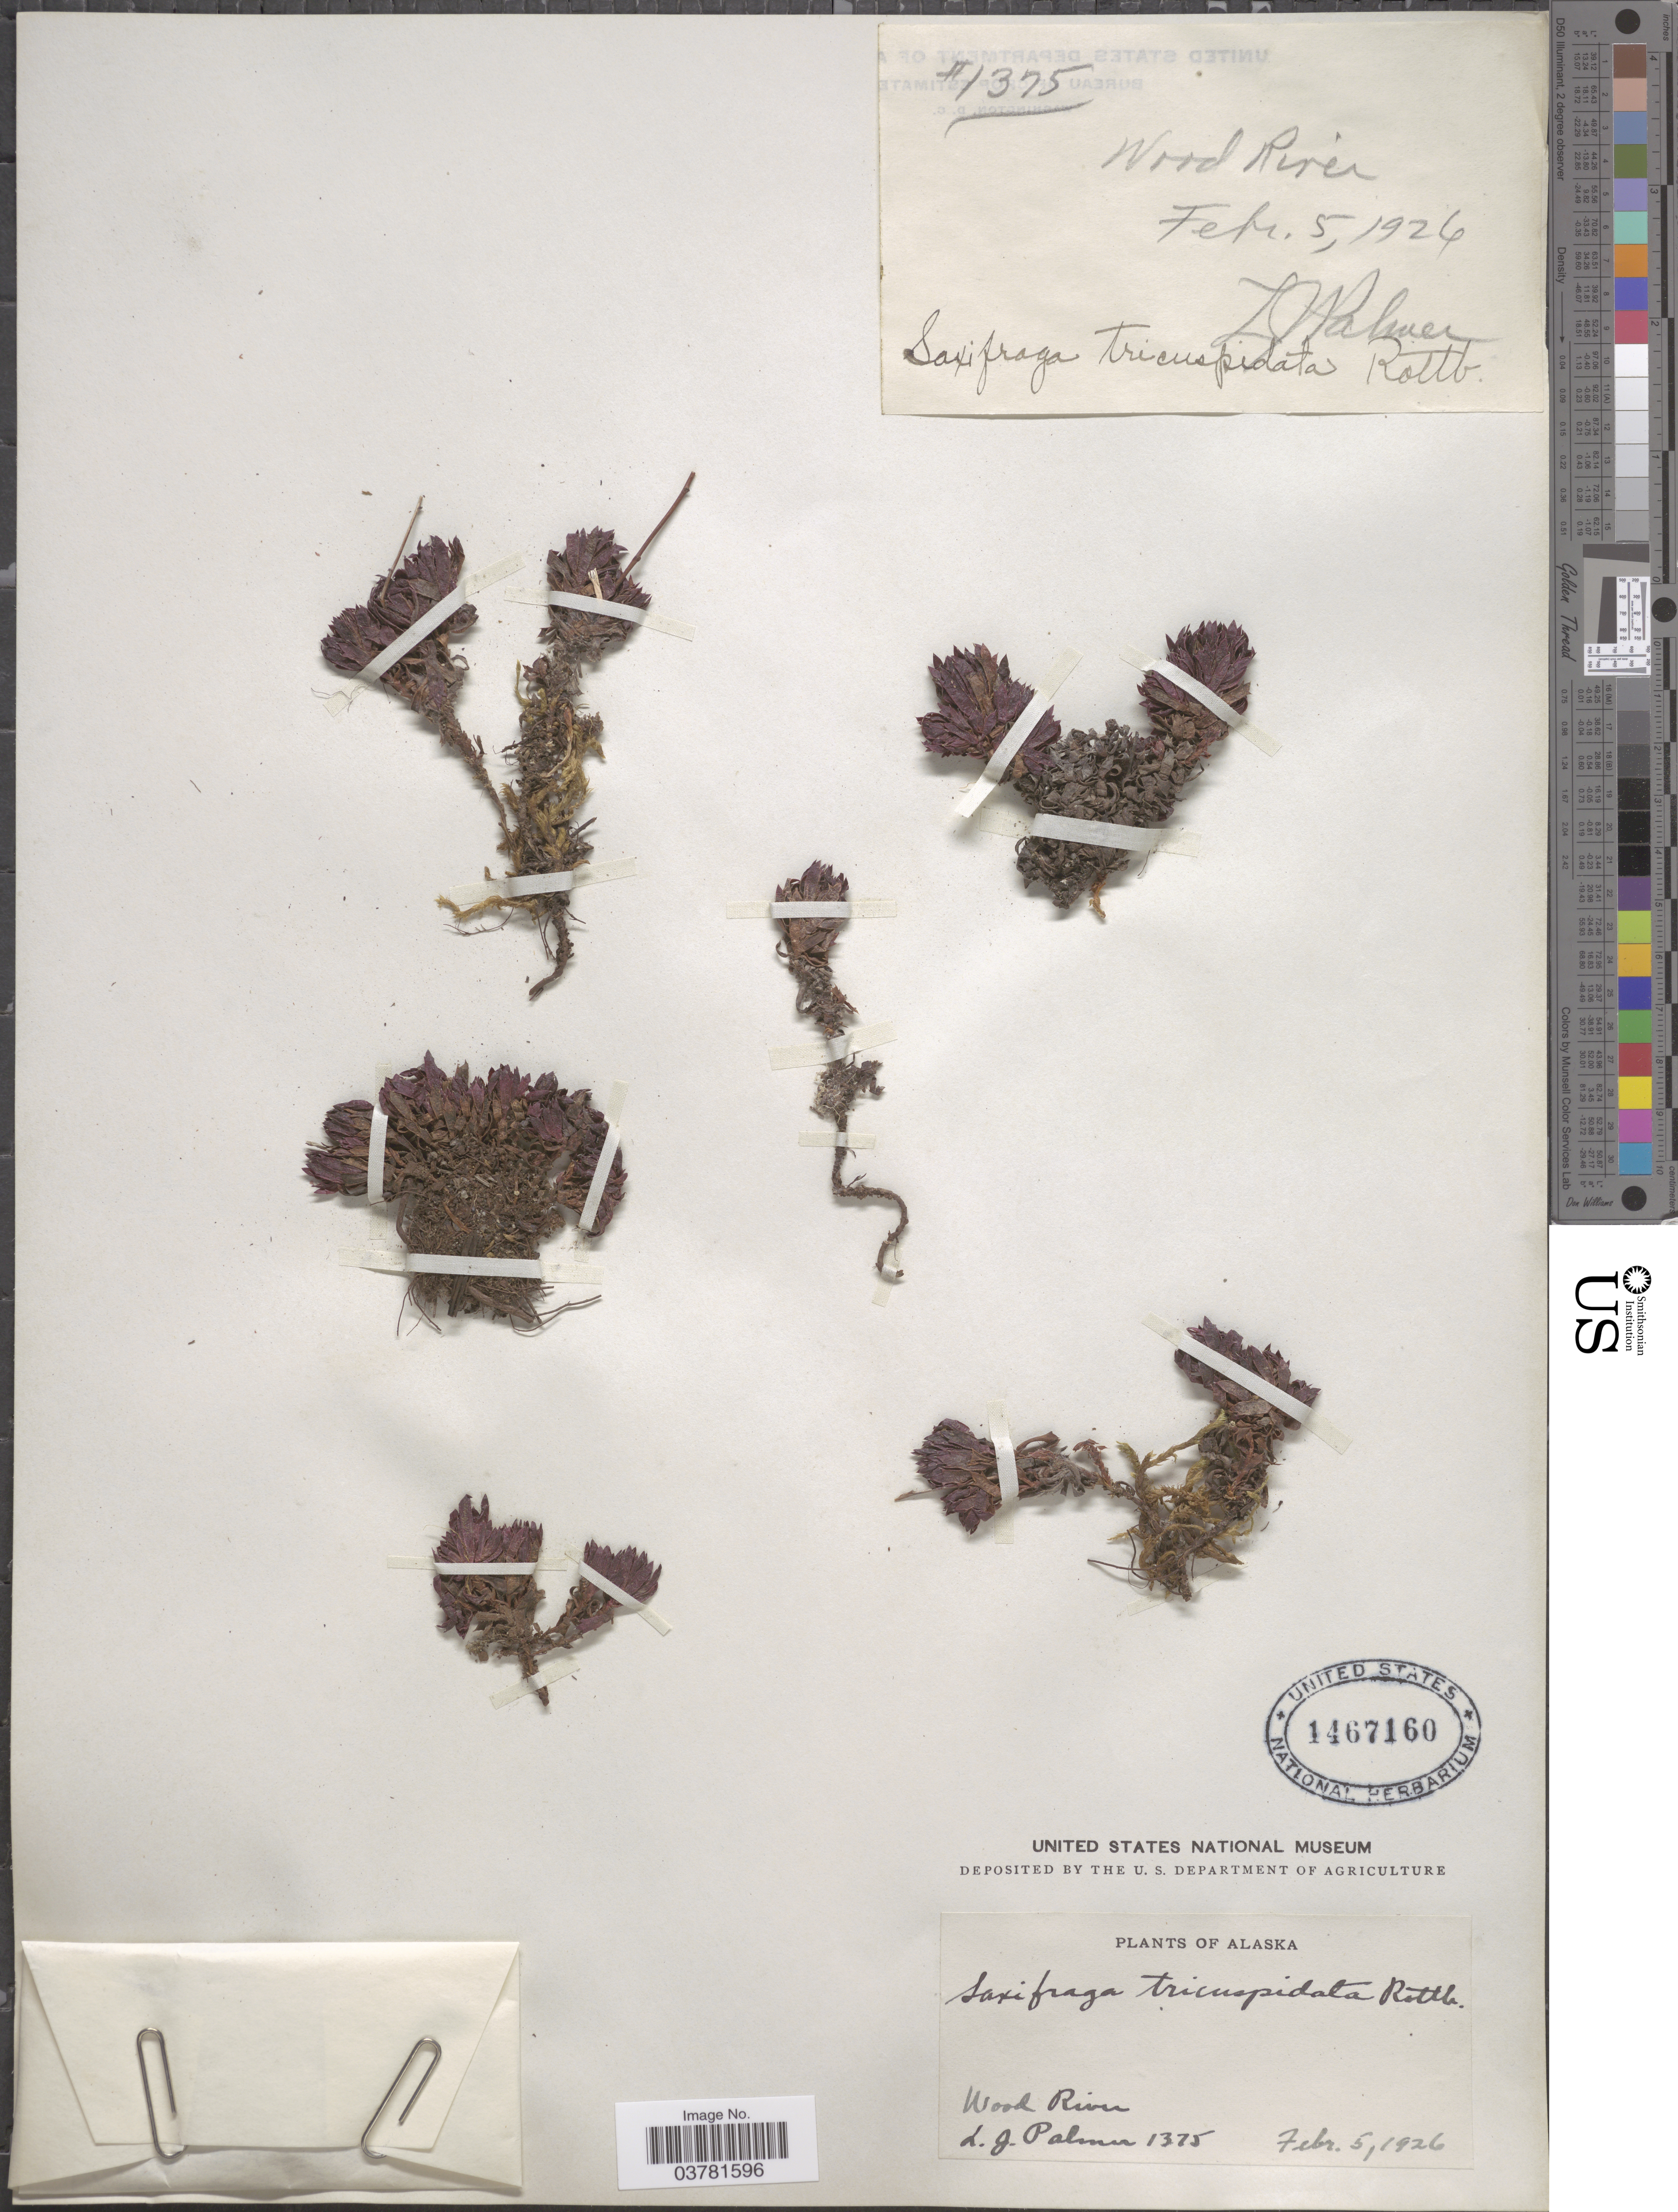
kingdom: Plantae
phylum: Tracheophyta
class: Magnoliopsida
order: Saxifragales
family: Saxifragaceae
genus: Saxifraga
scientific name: Saxifraga tricuspidata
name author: Rottb.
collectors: L. J. Palmer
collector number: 1375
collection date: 1926-02-05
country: United States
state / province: Alaska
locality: Wood River.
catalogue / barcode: US 1467160